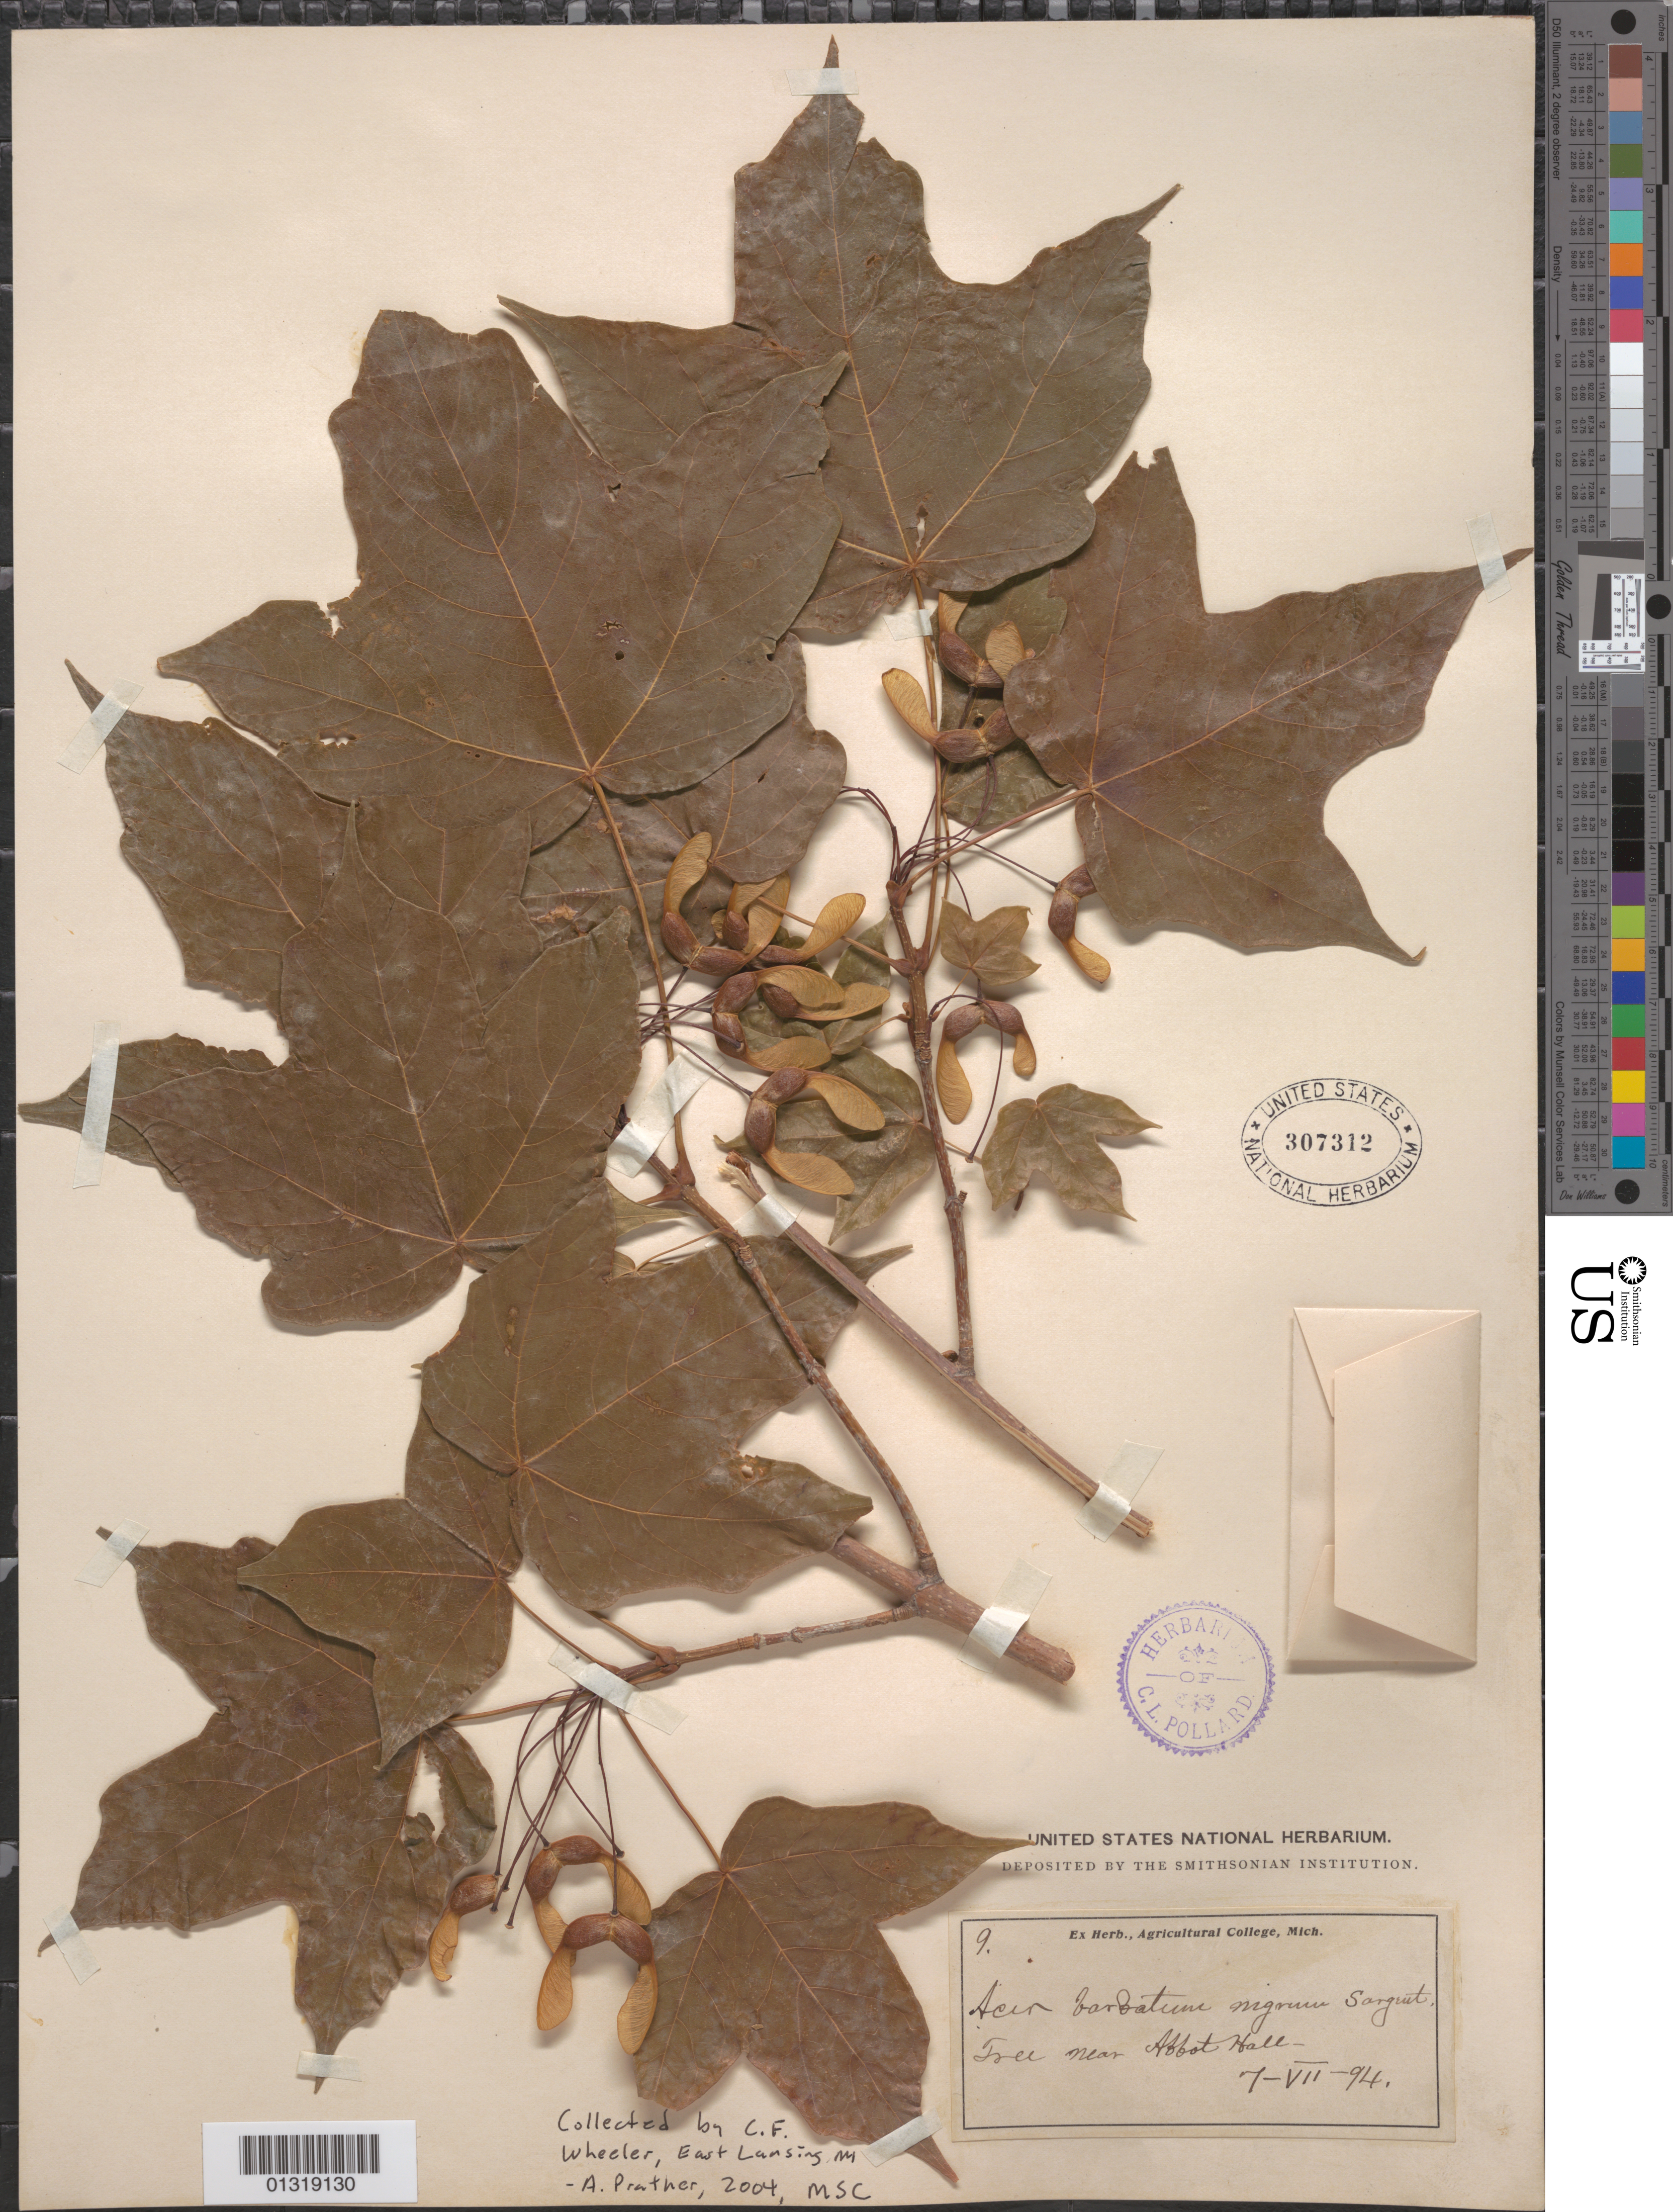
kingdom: Plantae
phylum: Tracheophyta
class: Magnoliopsida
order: Sapindales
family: Sapindaceae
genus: Acer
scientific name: Acer saccharum subsp. skutchii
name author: (Rehder) A.E. Murray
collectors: C. Wheeler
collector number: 9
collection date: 1894-07-07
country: United States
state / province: Michigan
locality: Agricultural College [East Lansing, MI?], on near Abbot Hall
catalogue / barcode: US 307312